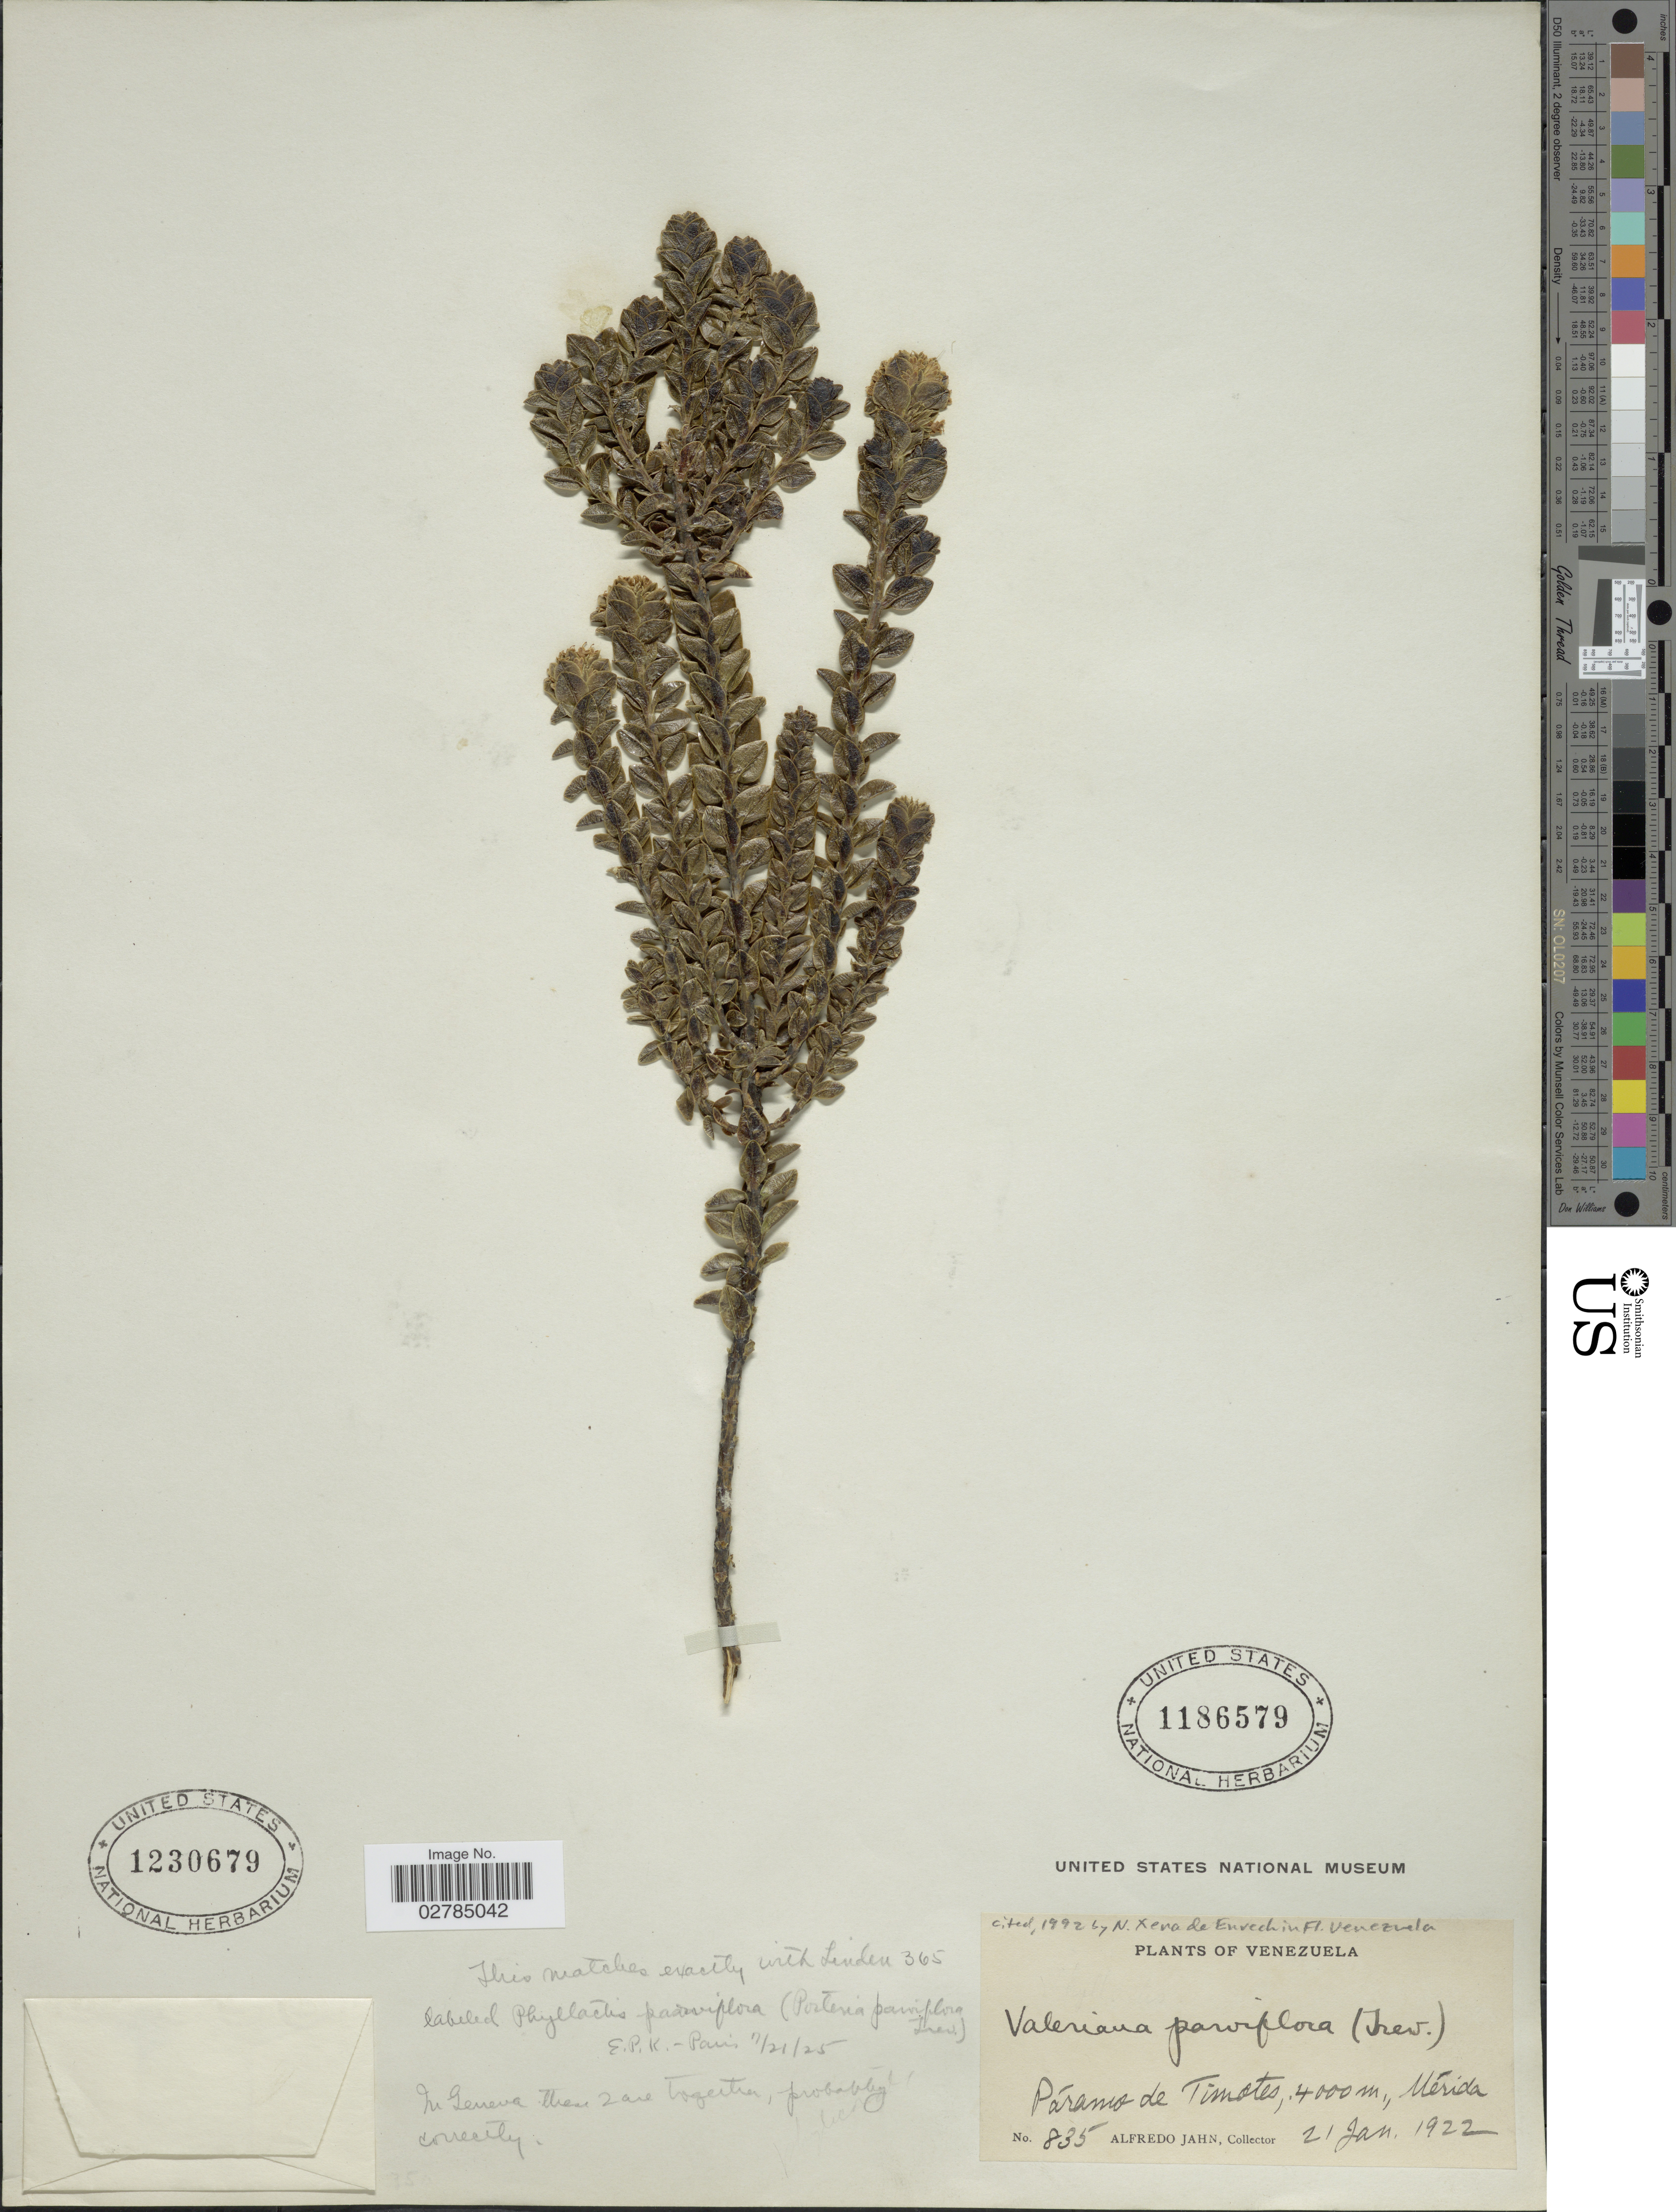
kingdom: Plantae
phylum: Tracheophyta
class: Magnoliopsida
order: Dipsacales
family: Caprifoliaceae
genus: Valeriana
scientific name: Valeriana parviflora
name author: Miégev.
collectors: E. Paris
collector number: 365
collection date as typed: Transcribed d/m/y: 21/11/25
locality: In Geneva these 2 are together, probably correctly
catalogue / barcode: US 1230679-2